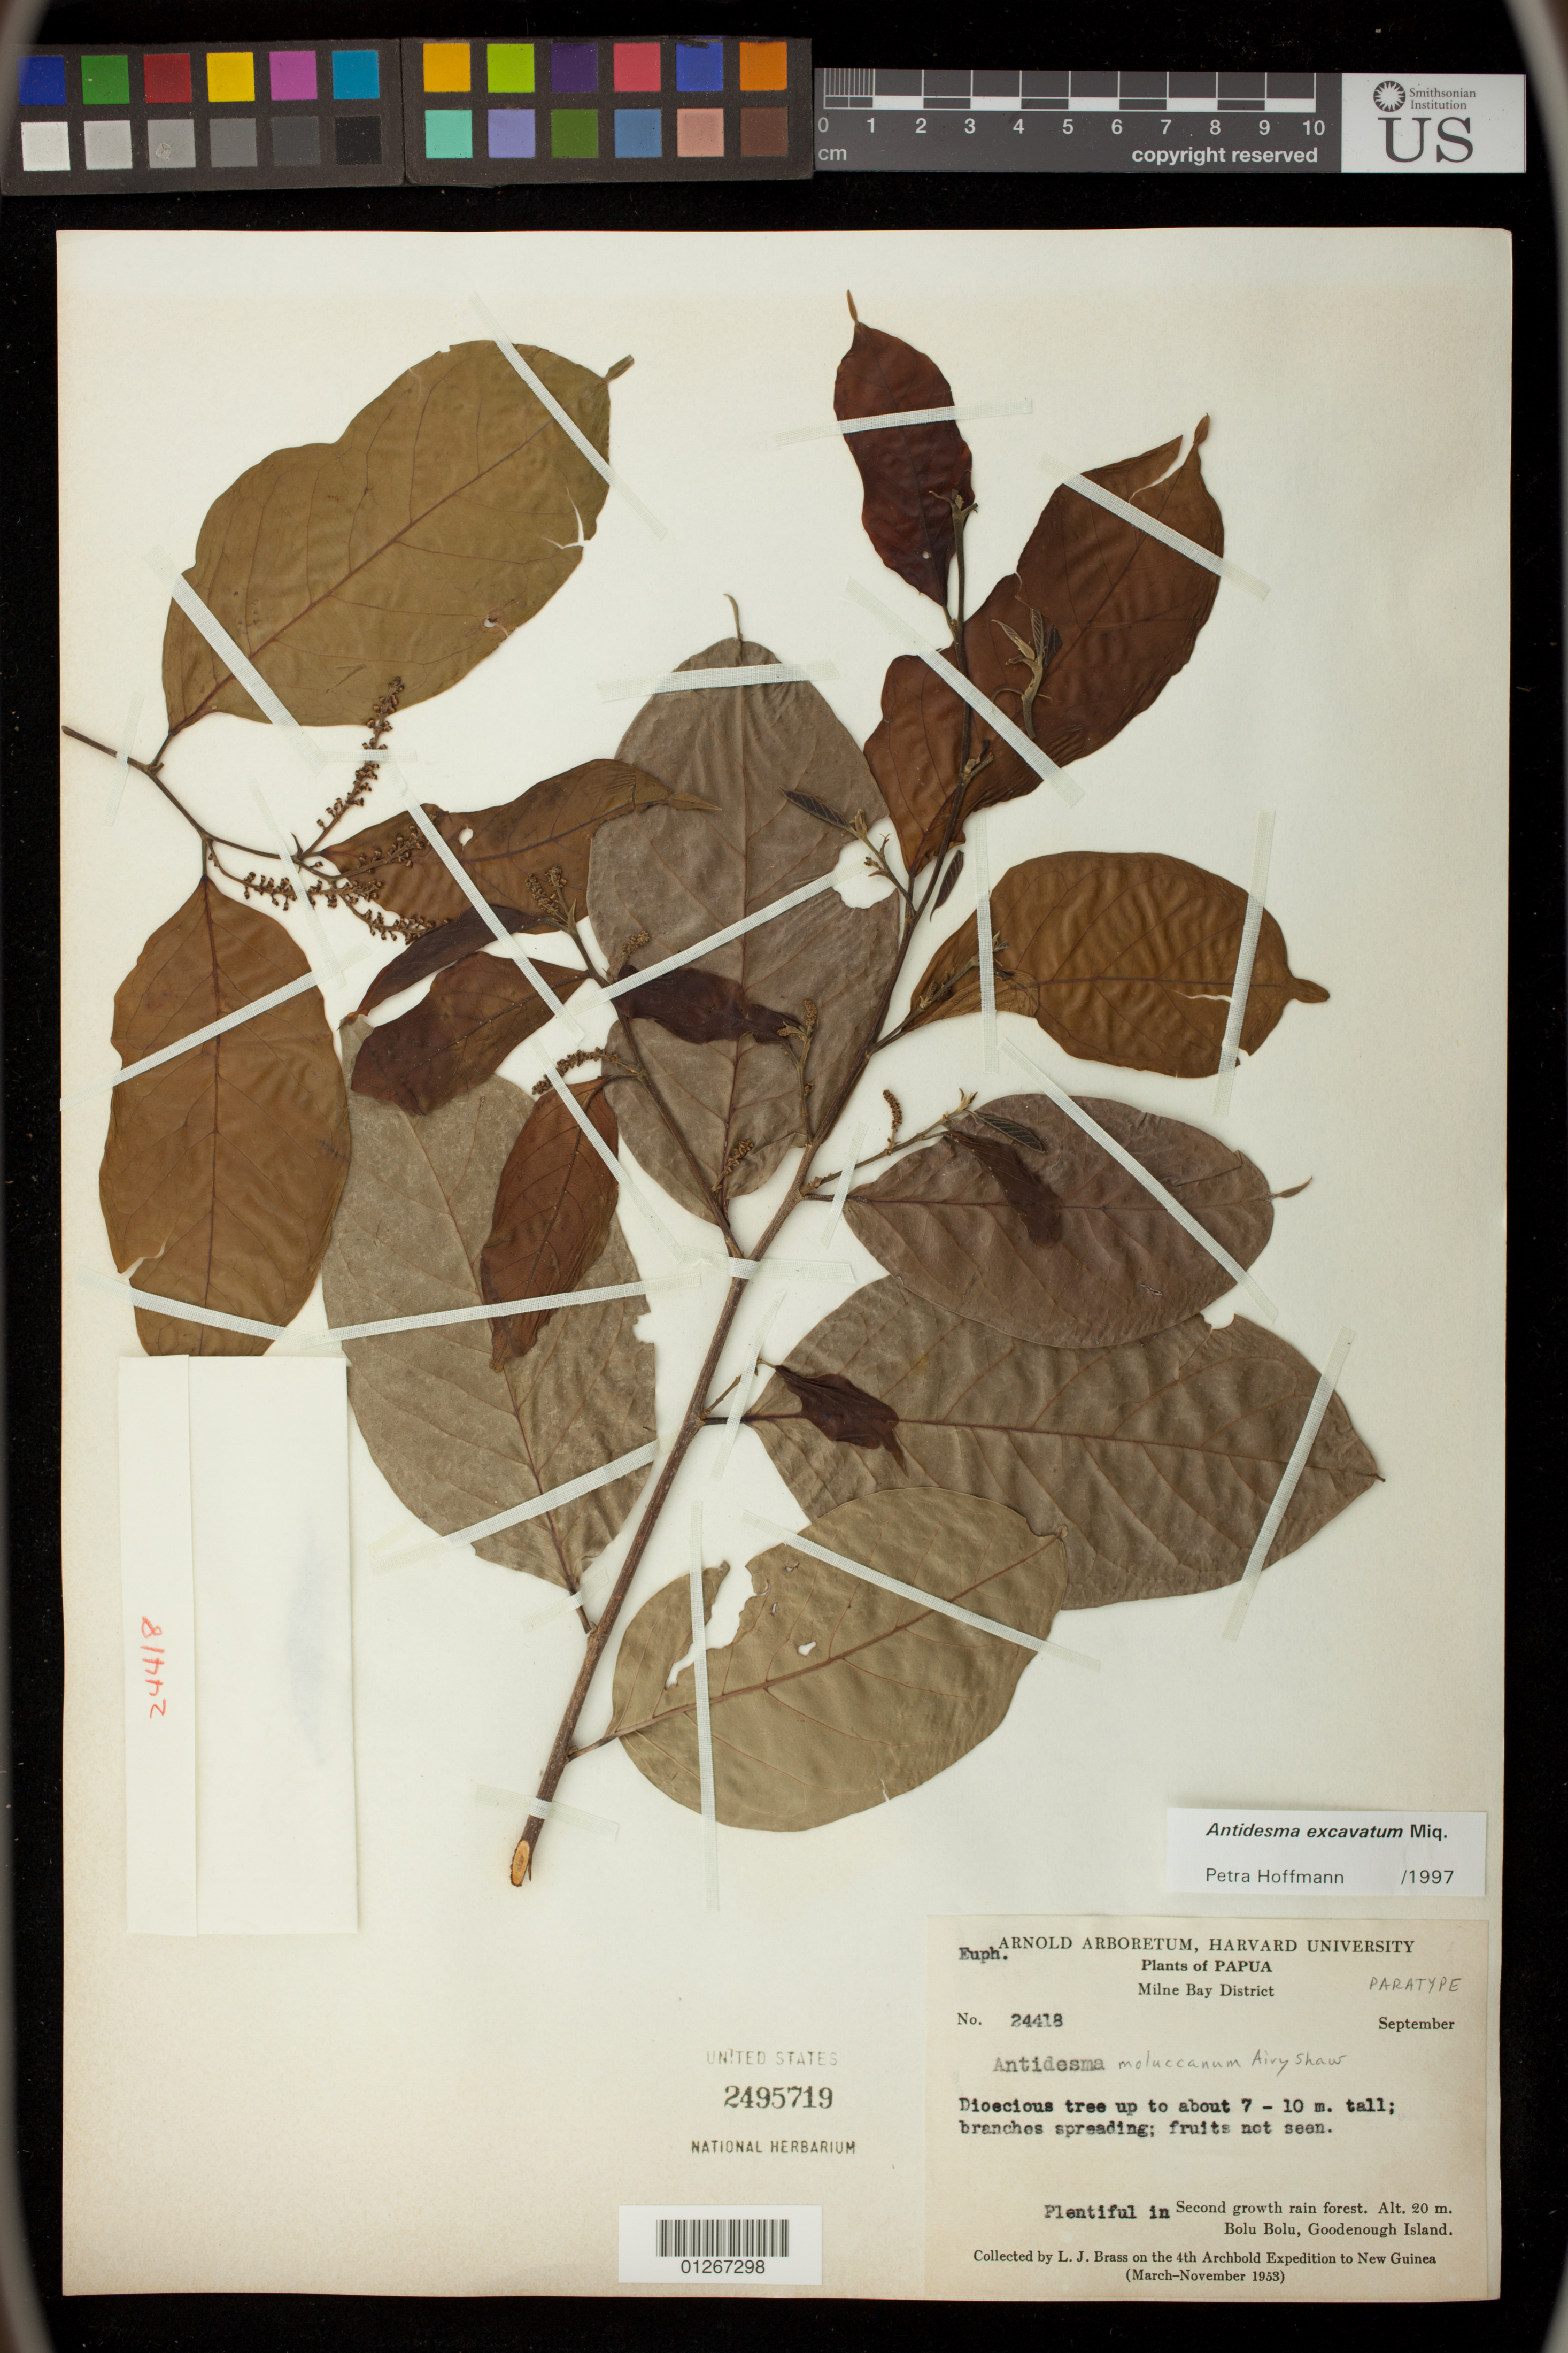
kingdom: Plantae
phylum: Tracheophyta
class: Magnoliopsida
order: Malpighiales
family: Phyllanthaceae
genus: Antidesma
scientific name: Antidesma excavatum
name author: Miq.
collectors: L. J. Brass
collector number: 24418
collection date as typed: Sep 1953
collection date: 1953-09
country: Papua New Guinea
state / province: Milne Bay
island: New Guinea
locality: Bolu bolu, goodenough is.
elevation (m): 20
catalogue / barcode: US 2495719